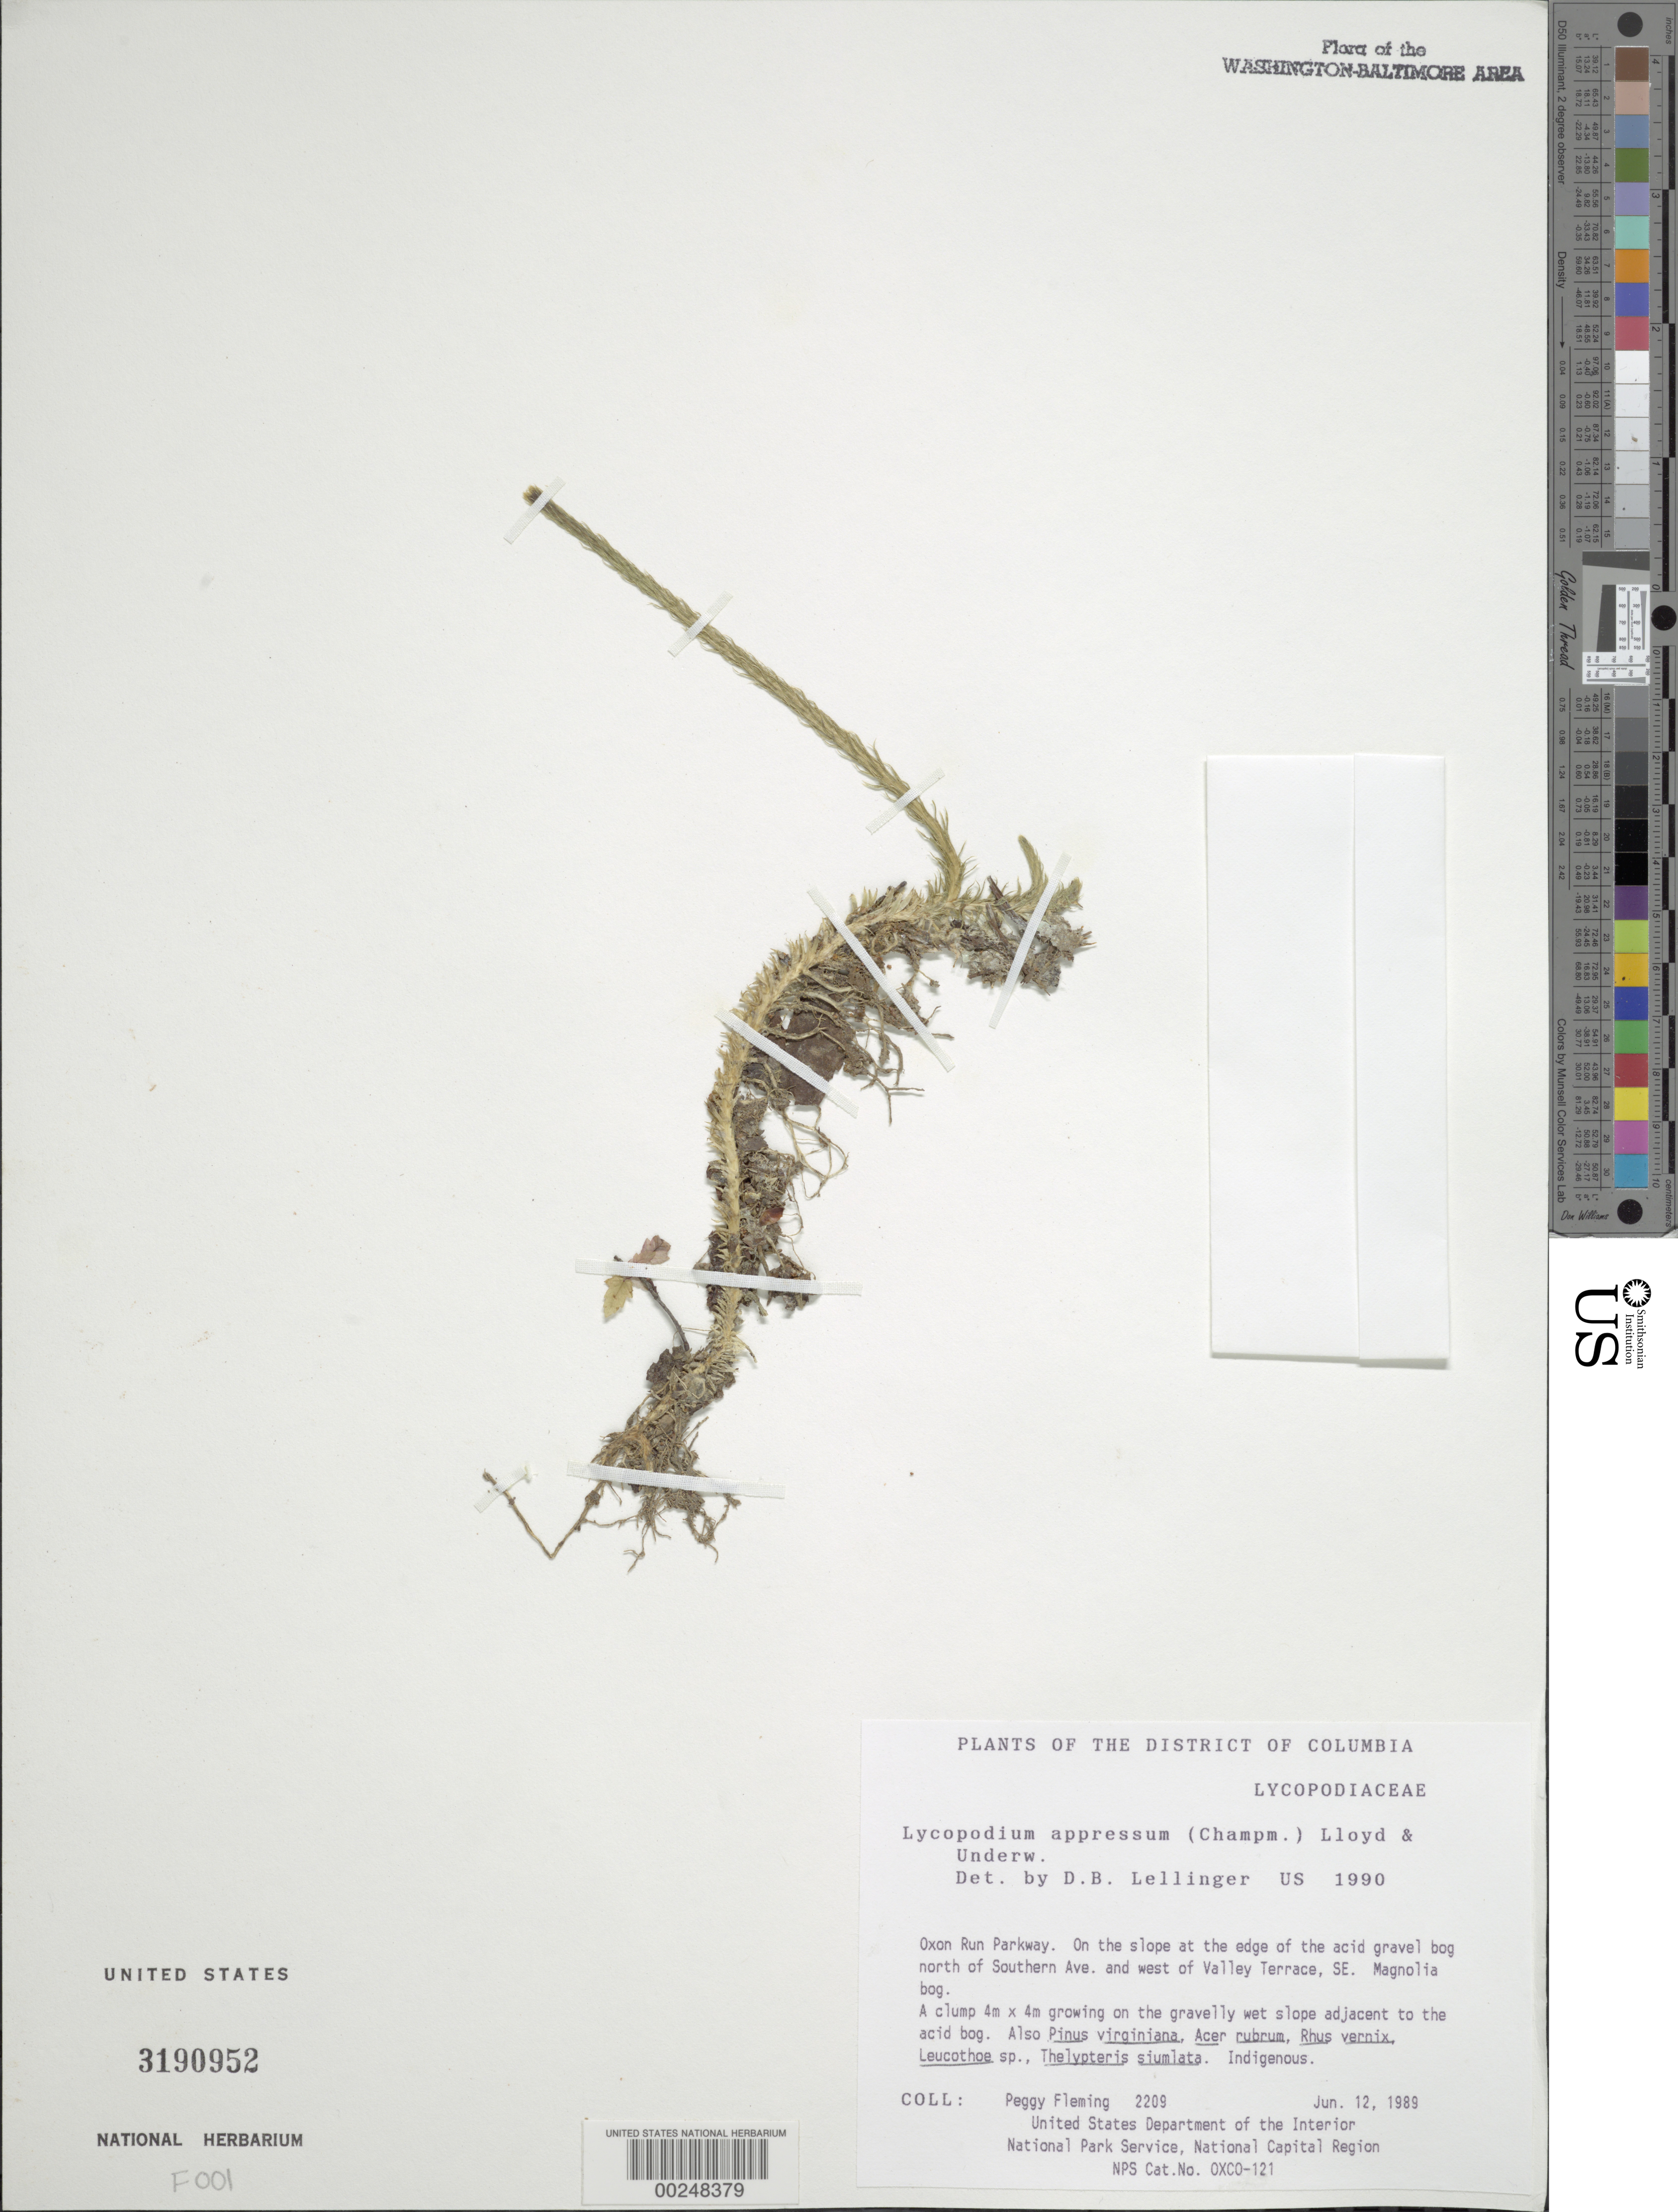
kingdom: Plantae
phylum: Tracheophyta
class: Lycopodiopsida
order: Lycopodiales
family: Lycopodiaceae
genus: Lycopodiella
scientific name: Lycopodiella appressa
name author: (Chapm.) Cranfill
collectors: P. Fleming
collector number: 2209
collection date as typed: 12 Jun 1989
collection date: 1989-06-12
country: United States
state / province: District of Columbia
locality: Oxon Run Parkway, N of Southern Ave and W of Valley Terrace, SE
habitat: On slope at edge of acid gravel bog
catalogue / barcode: US 3190952